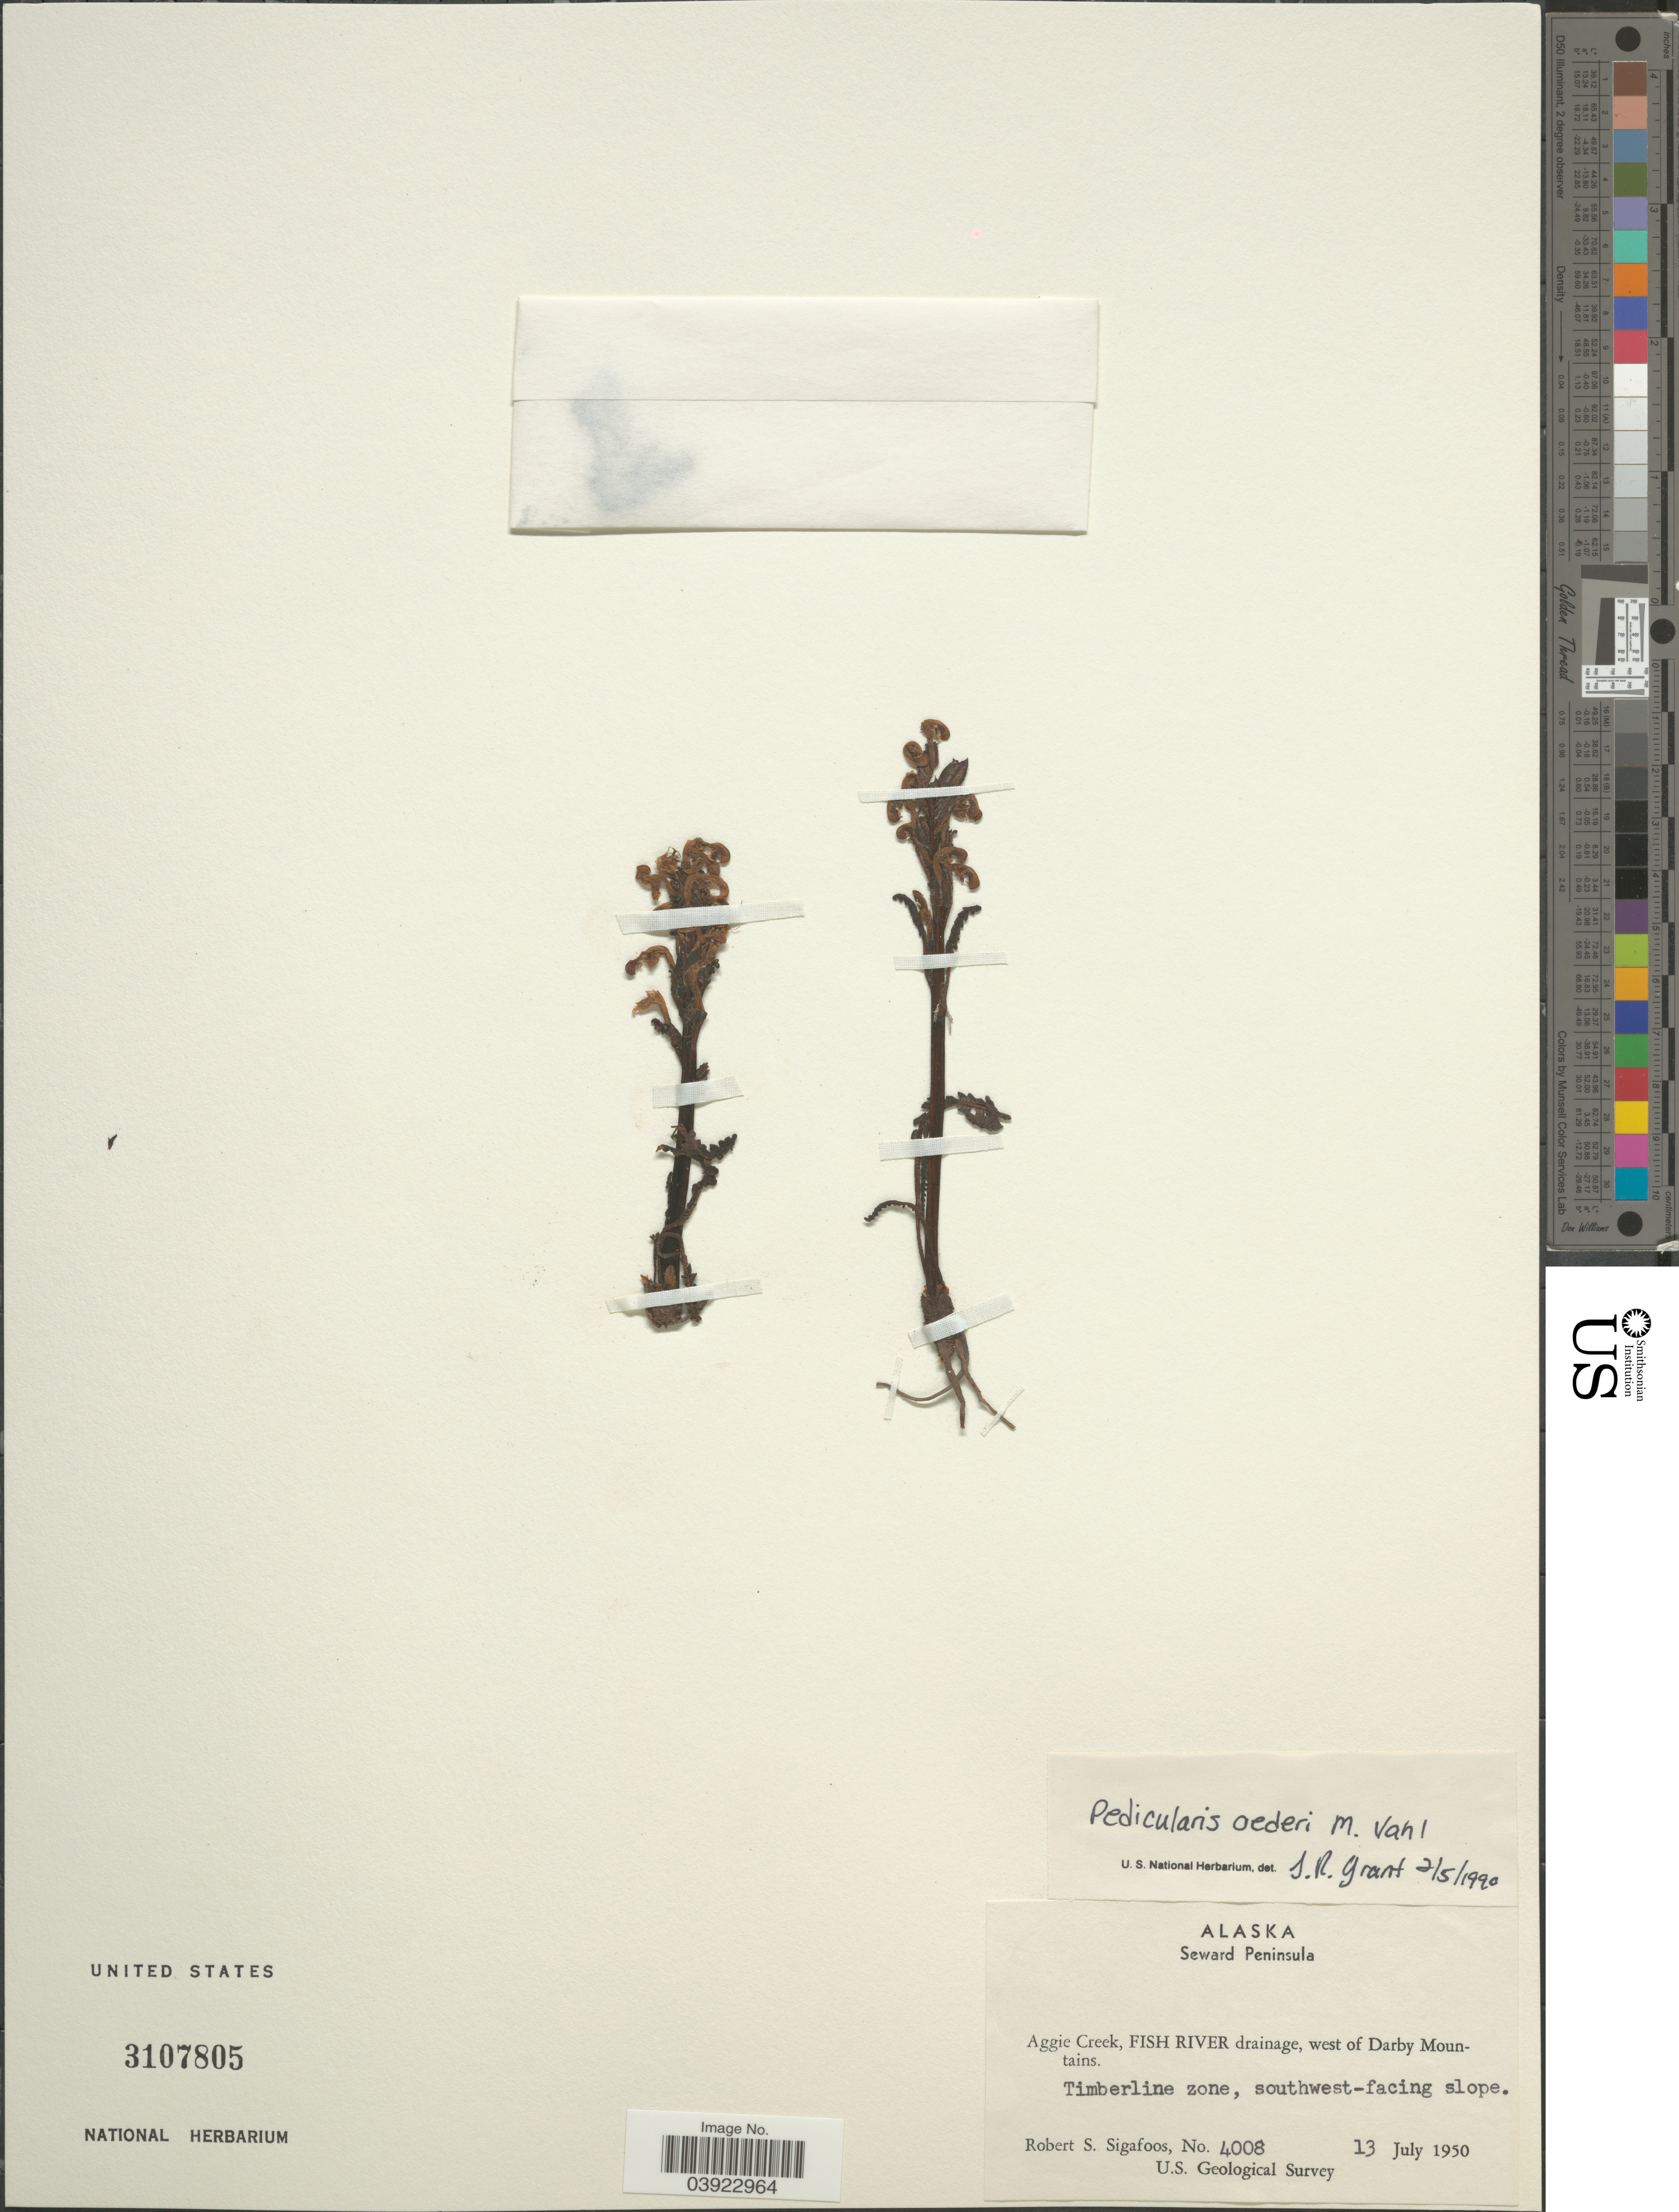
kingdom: Plantae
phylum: Tracheophyta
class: Magnoliopsida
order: Lamiales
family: Orobanchaceae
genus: Pedicularis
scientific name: Pedicularis oederi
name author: Vahl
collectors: R. Sigafoos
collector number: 4008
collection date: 1950-07-13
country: United States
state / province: Alaska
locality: Seward Peninsula. Aggie Creek, Fish River drainage, west of Darby Mountains. Timberline zone, southwest-facing slope.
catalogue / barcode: US 3107805